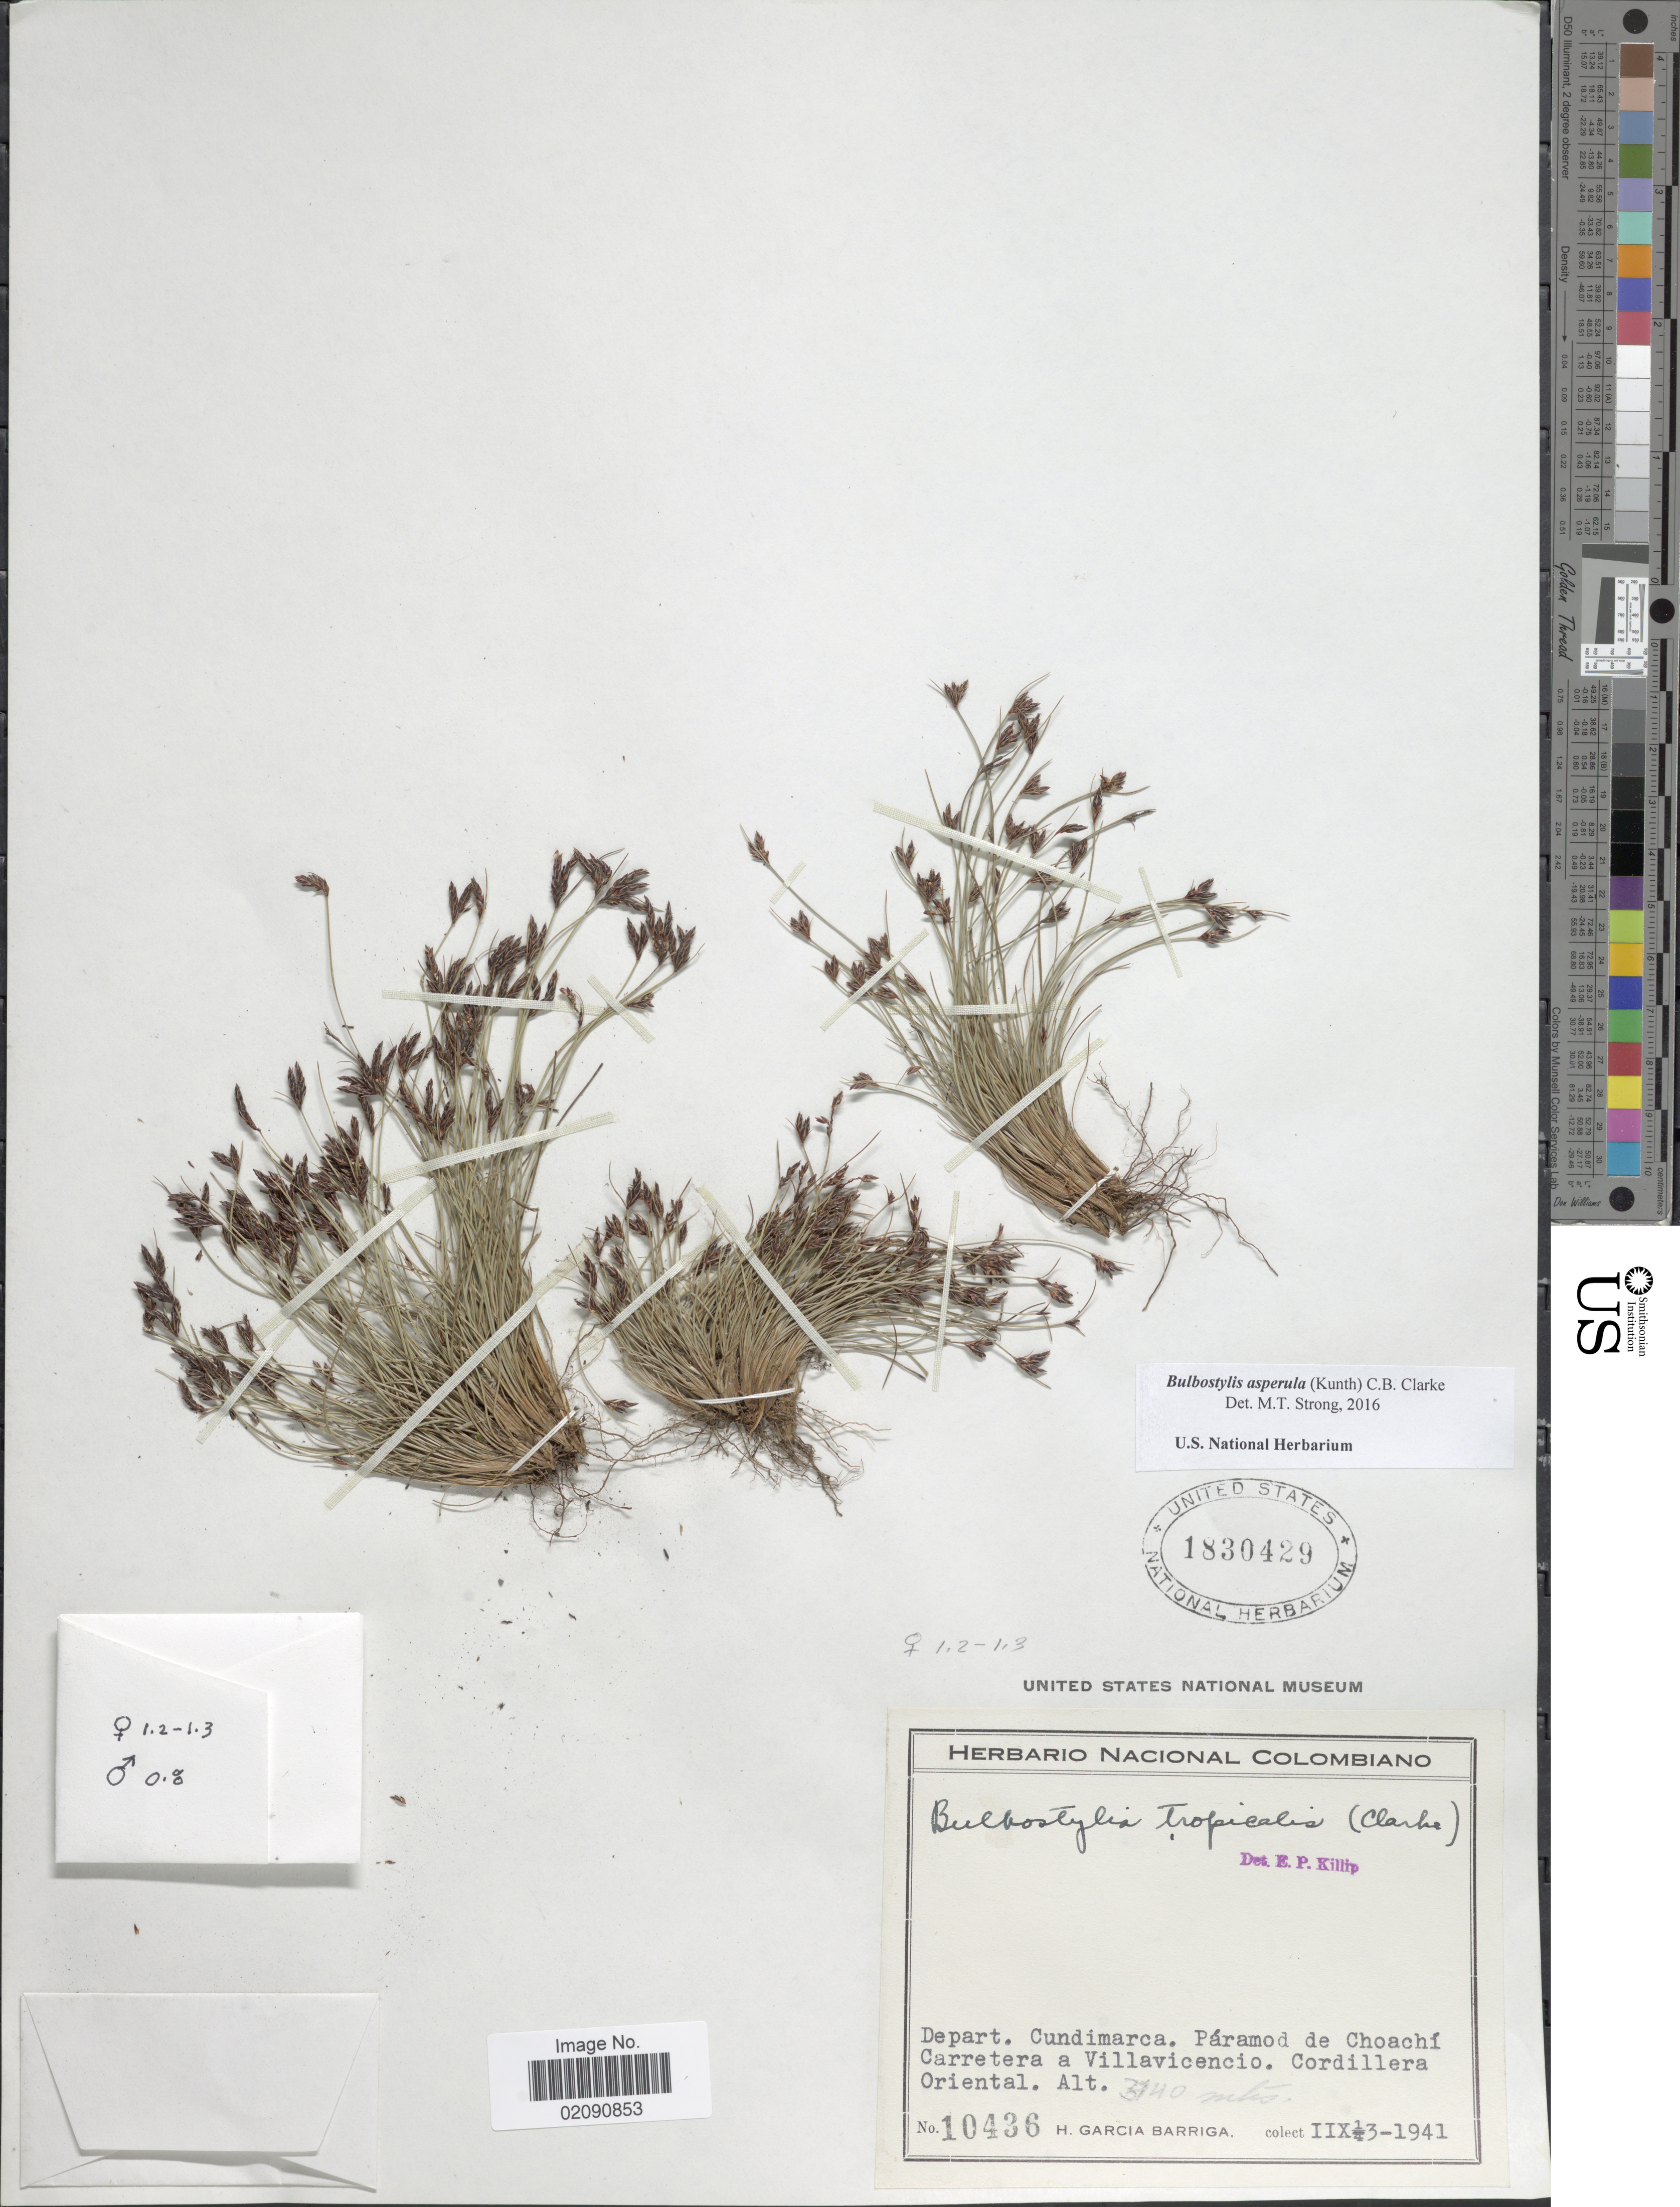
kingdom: Plantae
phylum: Tracheophyta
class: Liliopsida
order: Poales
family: Cyperaceae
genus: Bulbostylis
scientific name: Bulbostylis asperula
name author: (Kunth) C.B. Clarke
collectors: H. García Barriga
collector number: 10436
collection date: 1941-12-13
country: Colombia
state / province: Cundinamarca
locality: Paramod de Choachi Carretera a Villavicencia, Cordillera Oriental.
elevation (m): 3140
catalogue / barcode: US 1830429